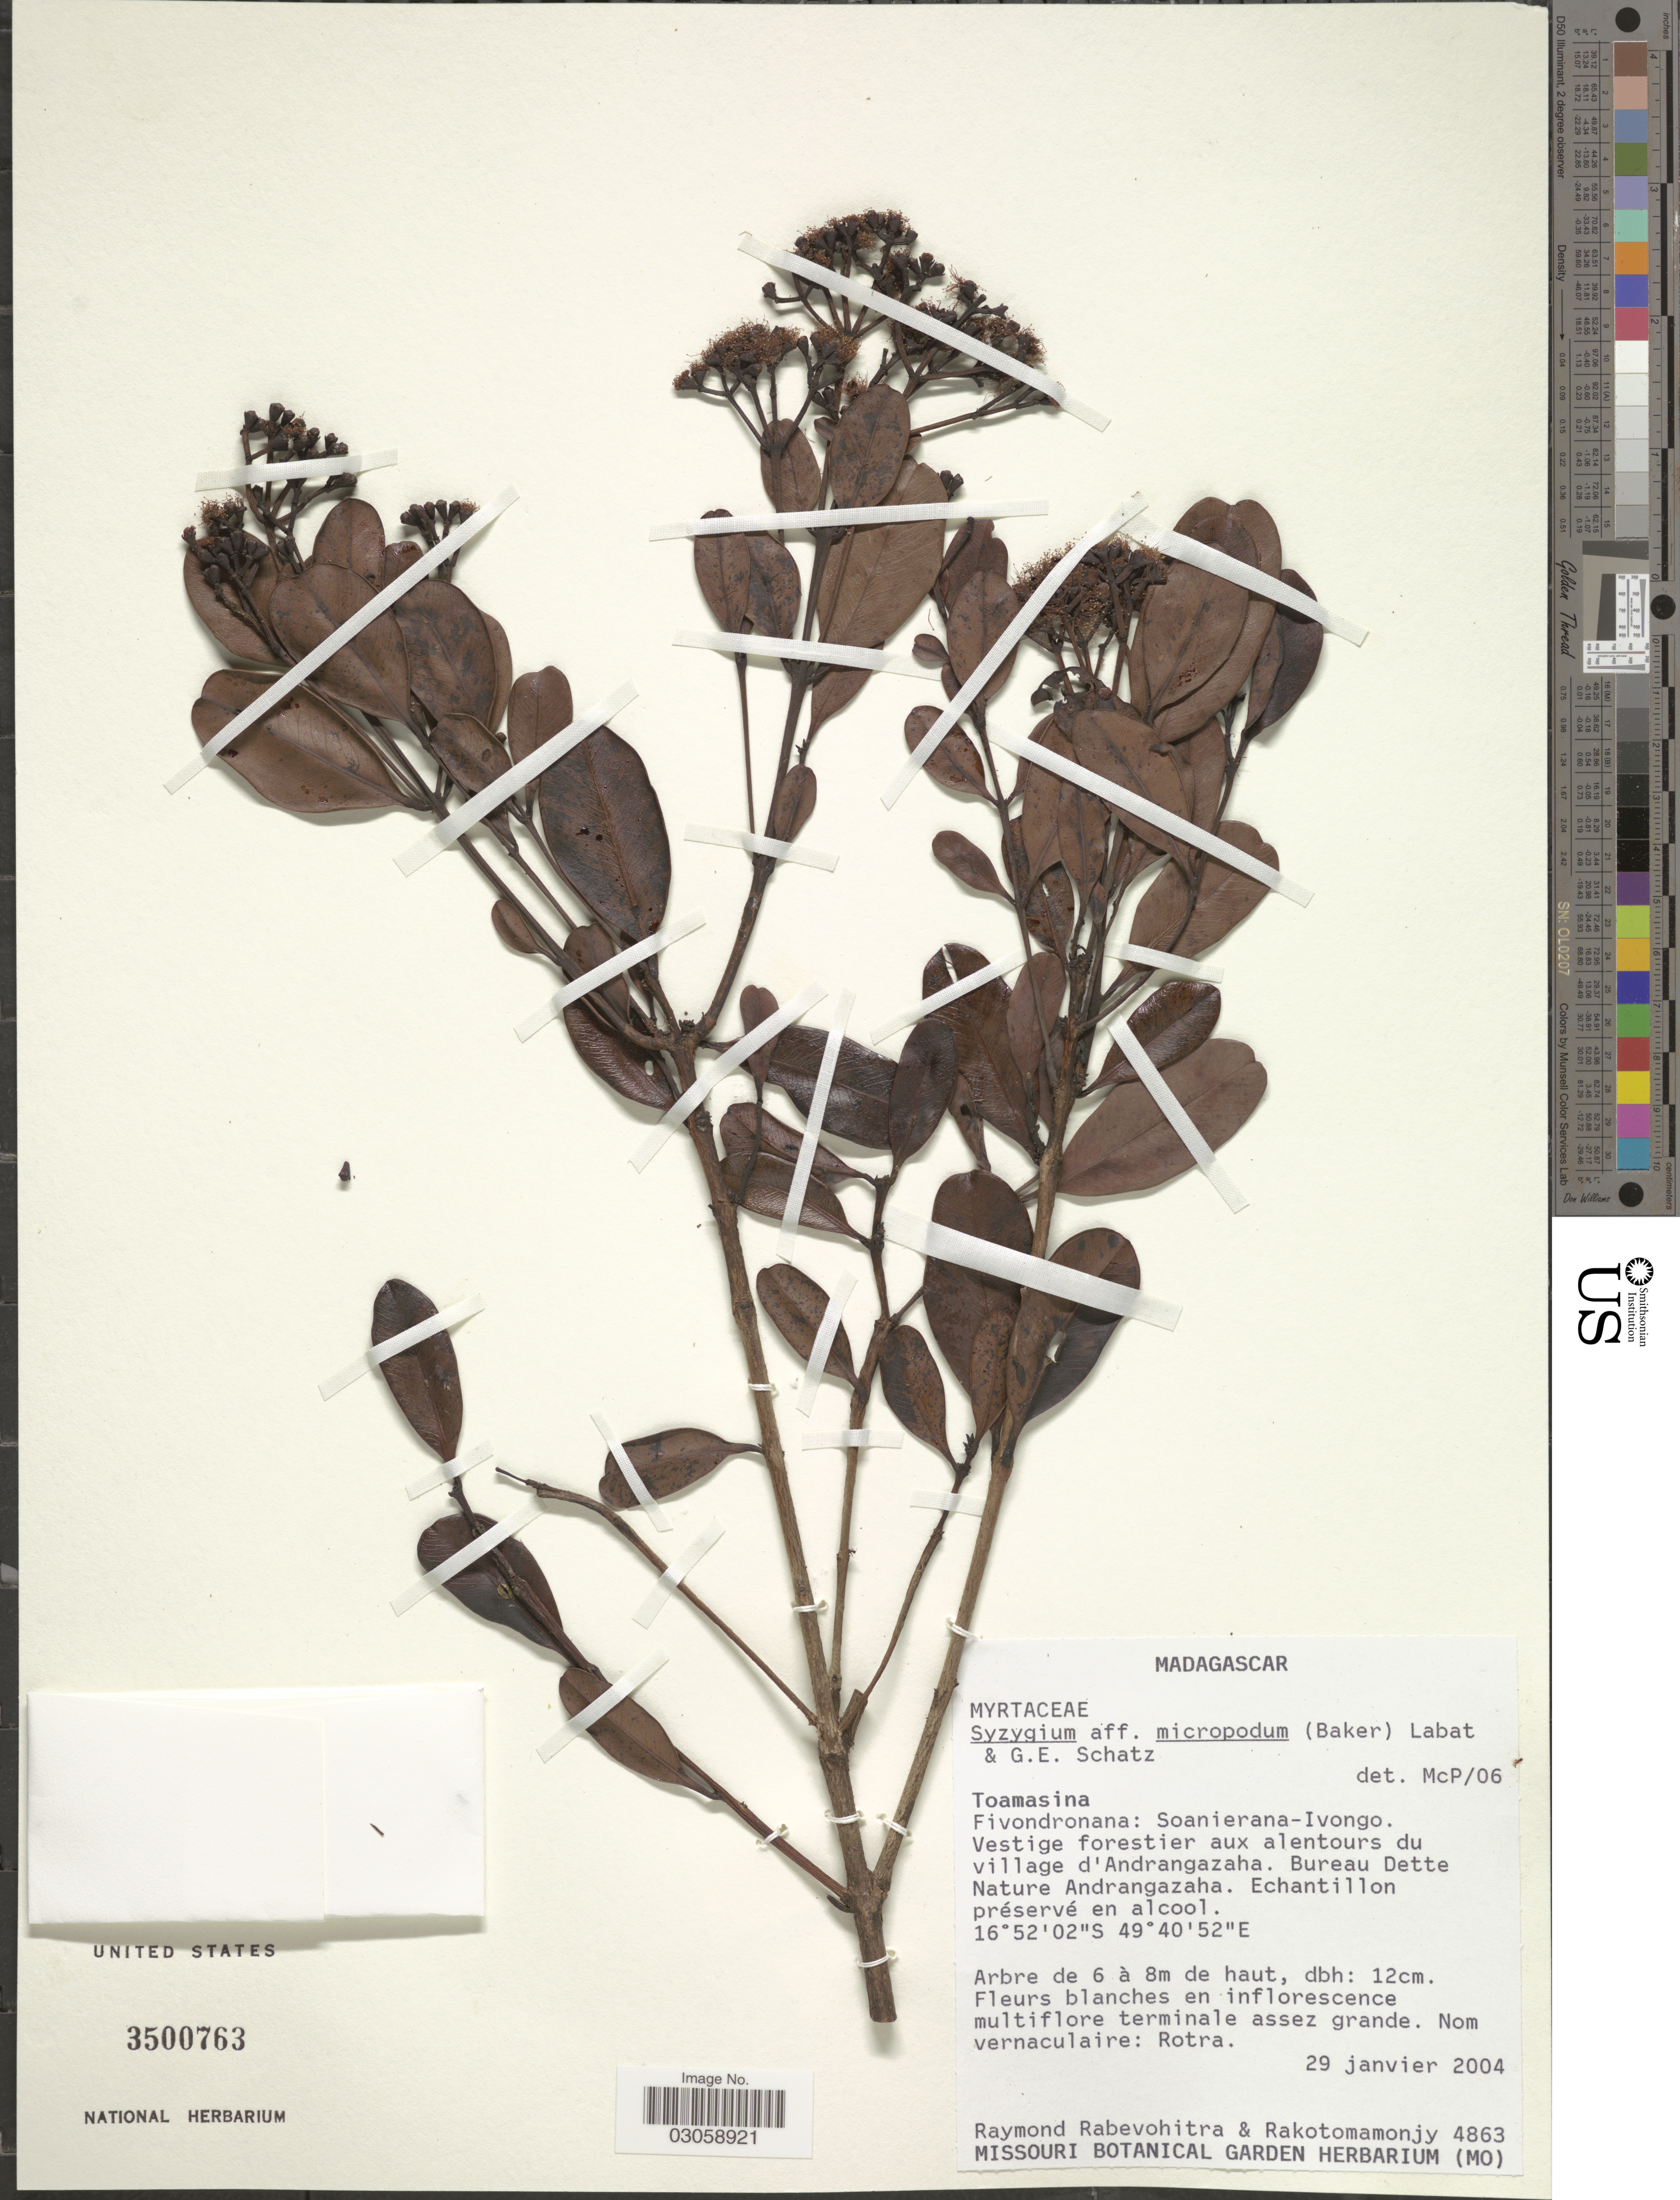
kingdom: Plantae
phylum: Tracheophyta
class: Magnoliopsida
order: Myrtales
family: Myrtaceae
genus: Syzygium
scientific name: Syzygium micropodum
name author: (Baker) Labat & Schatz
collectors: R. Rabevohitra & Rakotomamonjy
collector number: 4863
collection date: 2004-01-29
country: Madagascar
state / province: Analanjirofo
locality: Fivondronana: Soanierana-Ivongo, Vestige forestier aux a alentours du village d'Andrangazaha, Bureau Dette Nature Andrangazaha.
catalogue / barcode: US 3500763